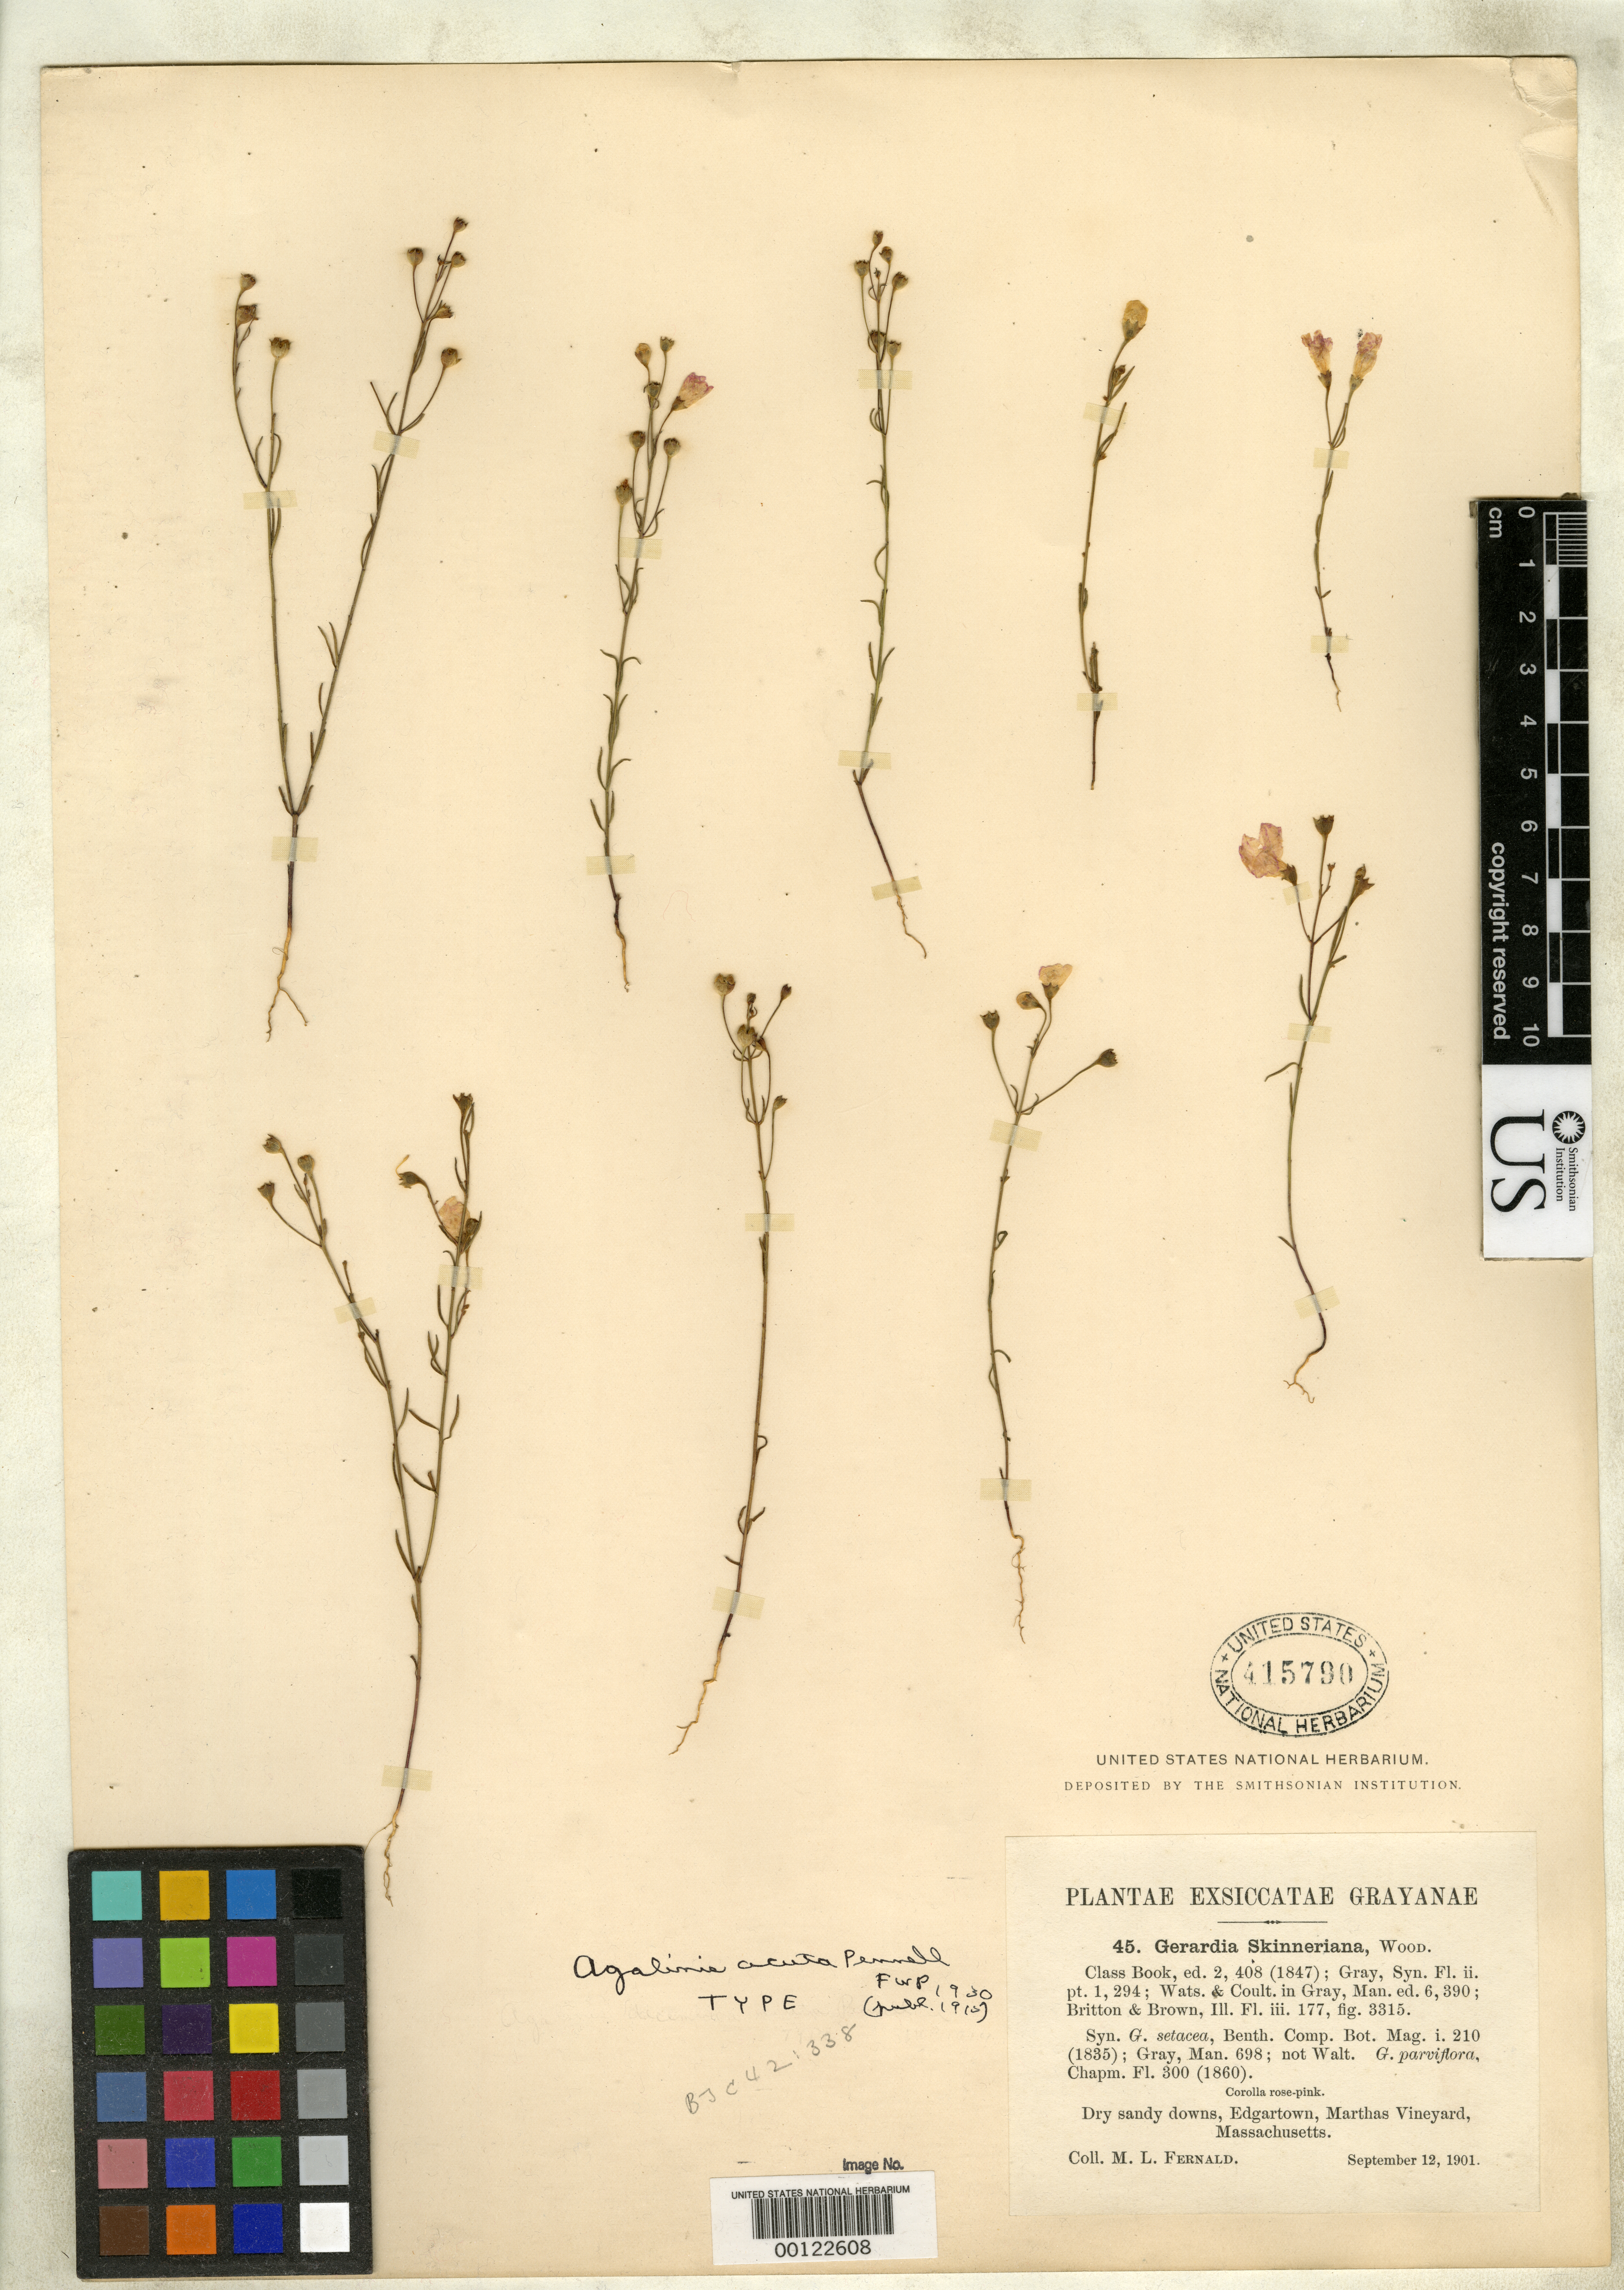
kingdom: Plantae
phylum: Tracheophyta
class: Magnoliopsida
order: Lamiales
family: Orobanchaceae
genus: Agalinis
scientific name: Agalinis acuta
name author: Pennell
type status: Holotype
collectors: M. L. Fernald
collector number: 45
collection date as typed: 12 Sep 1901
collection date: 1901-09-12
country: United States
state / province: Massachusetts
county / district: Dukes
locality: Edgartown, Martha's vineyard.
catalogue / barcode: US 415790